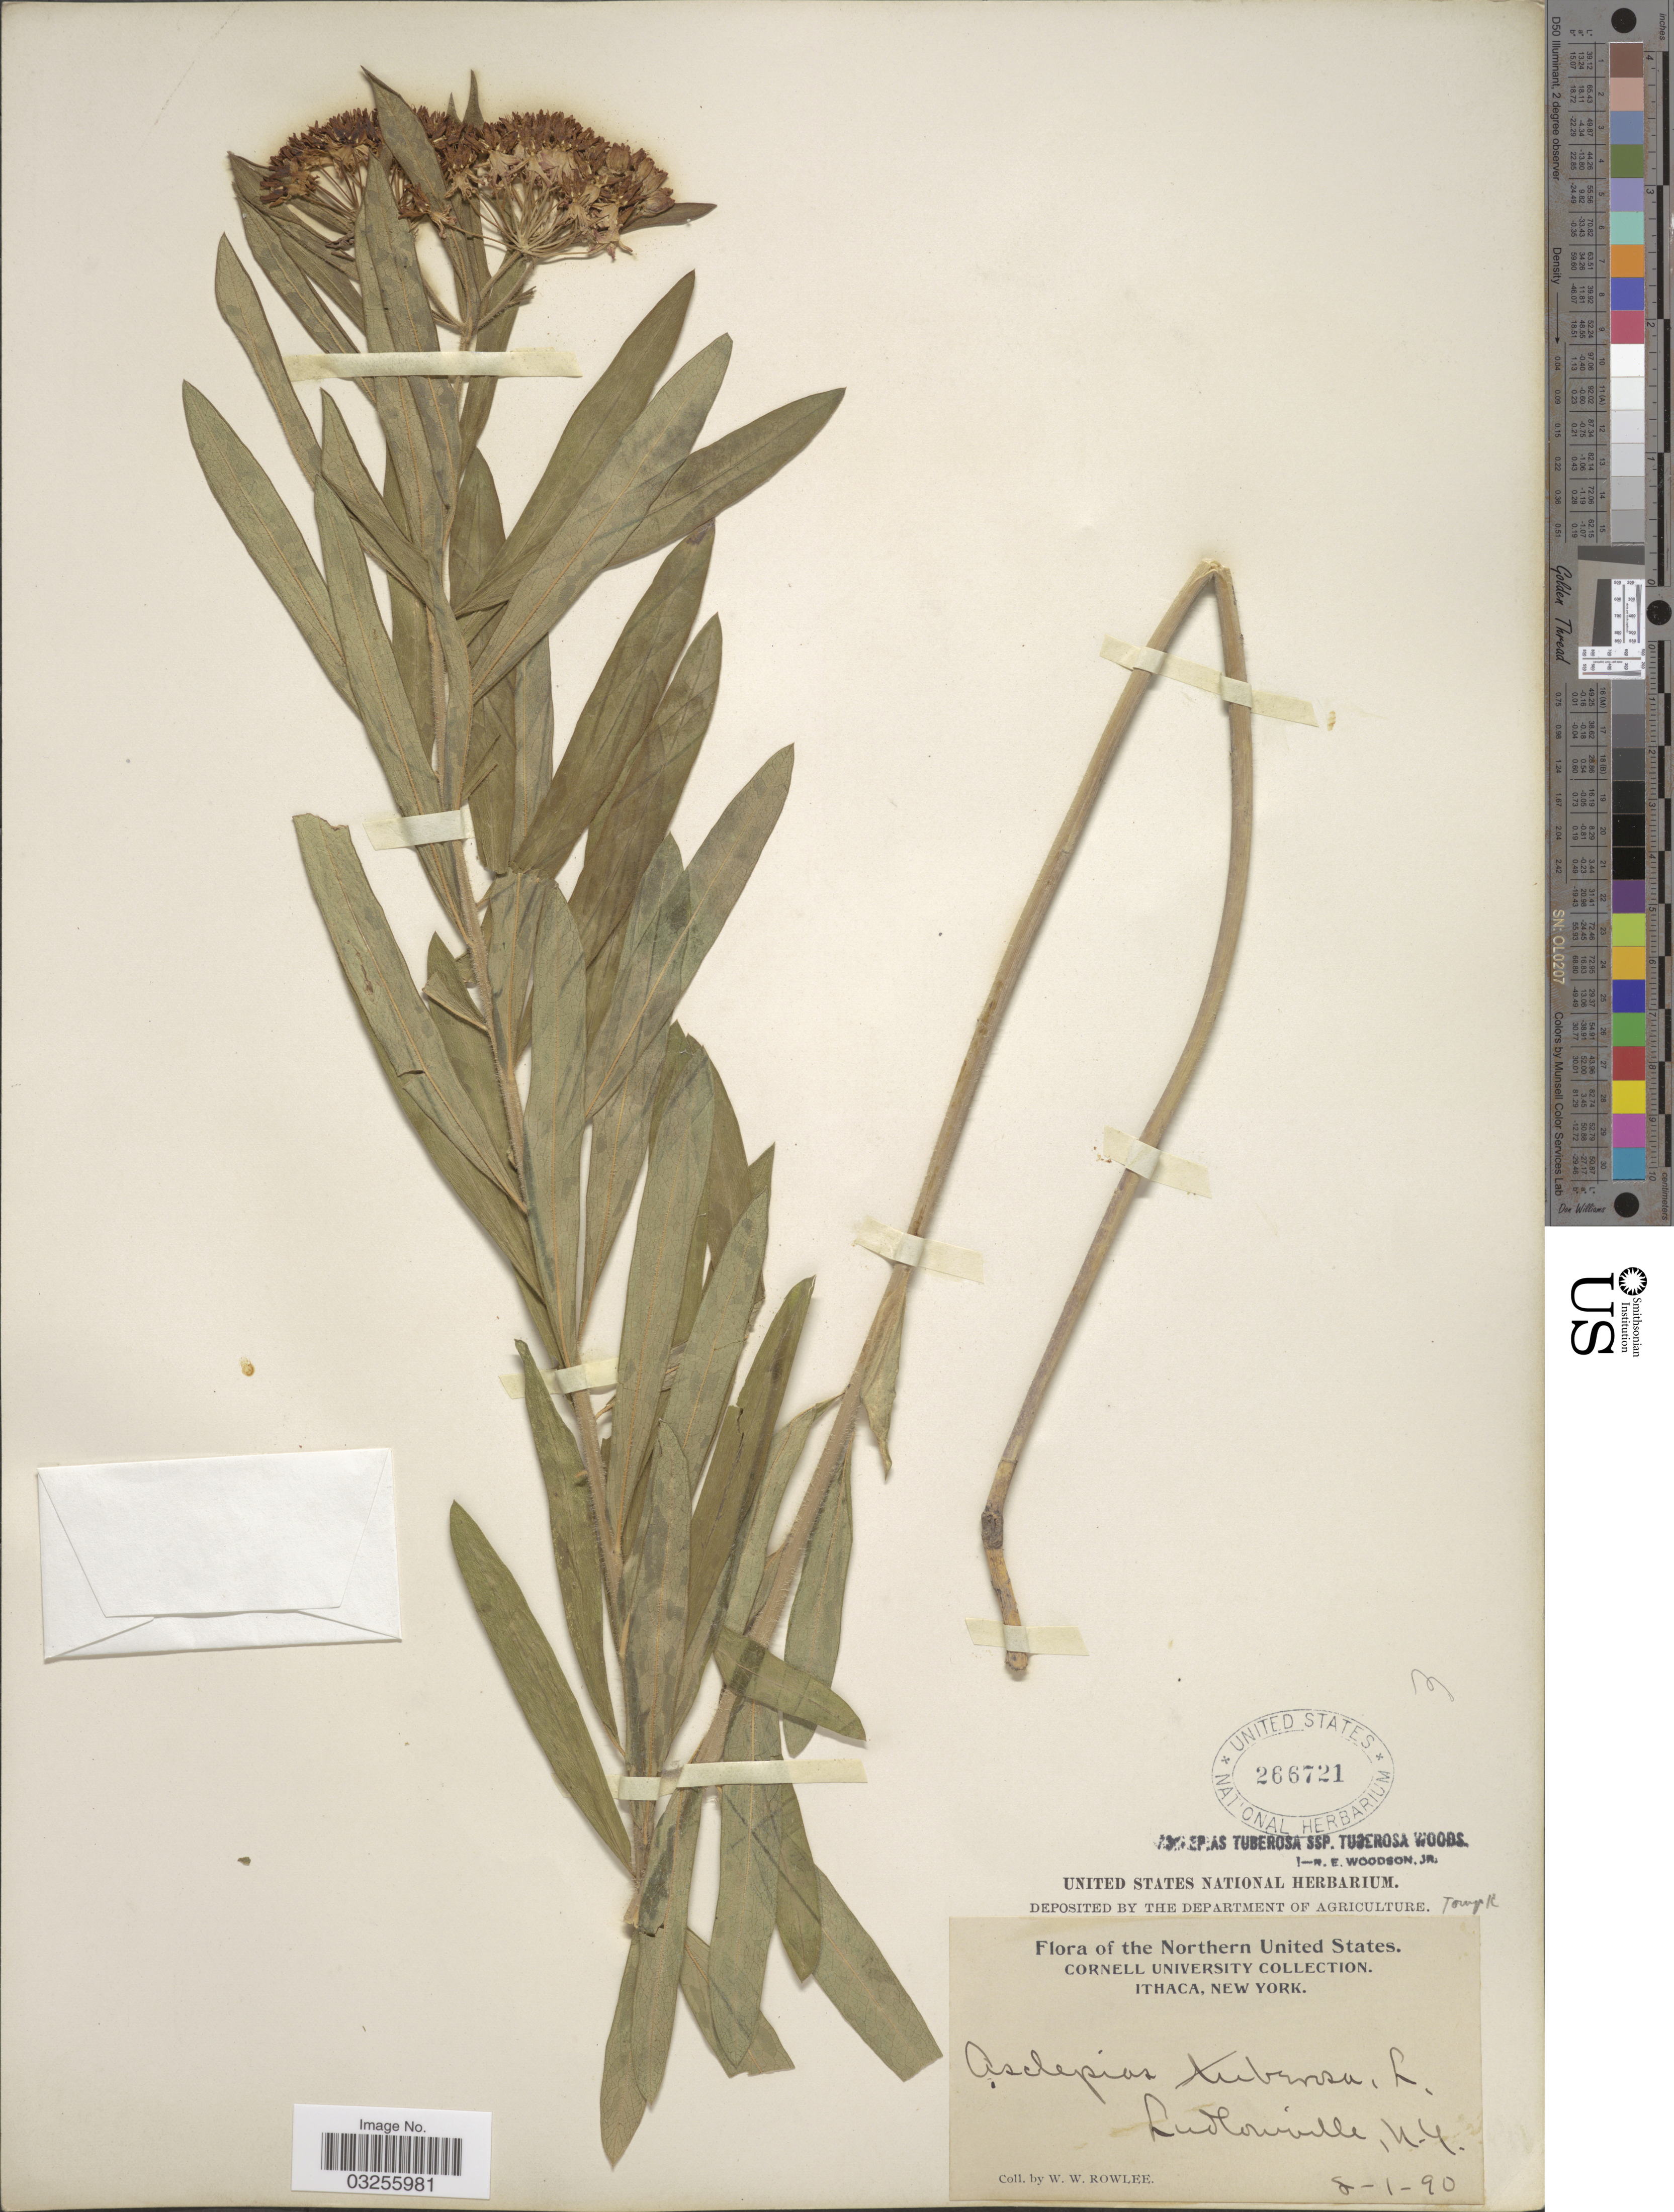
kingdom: Plantae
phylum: Tracheophyta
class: Magnoliopsida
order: Gentianales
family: Apocynaceae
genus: Asclepias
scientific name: Asclepias tuberosa subsp. tuberosa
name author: L.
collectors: W. W. Rowlee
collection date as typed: Transcribed d/m/y: 8/1/90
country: United States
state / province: New York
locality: Northern United States. Ludlowville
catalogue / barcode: US 266721